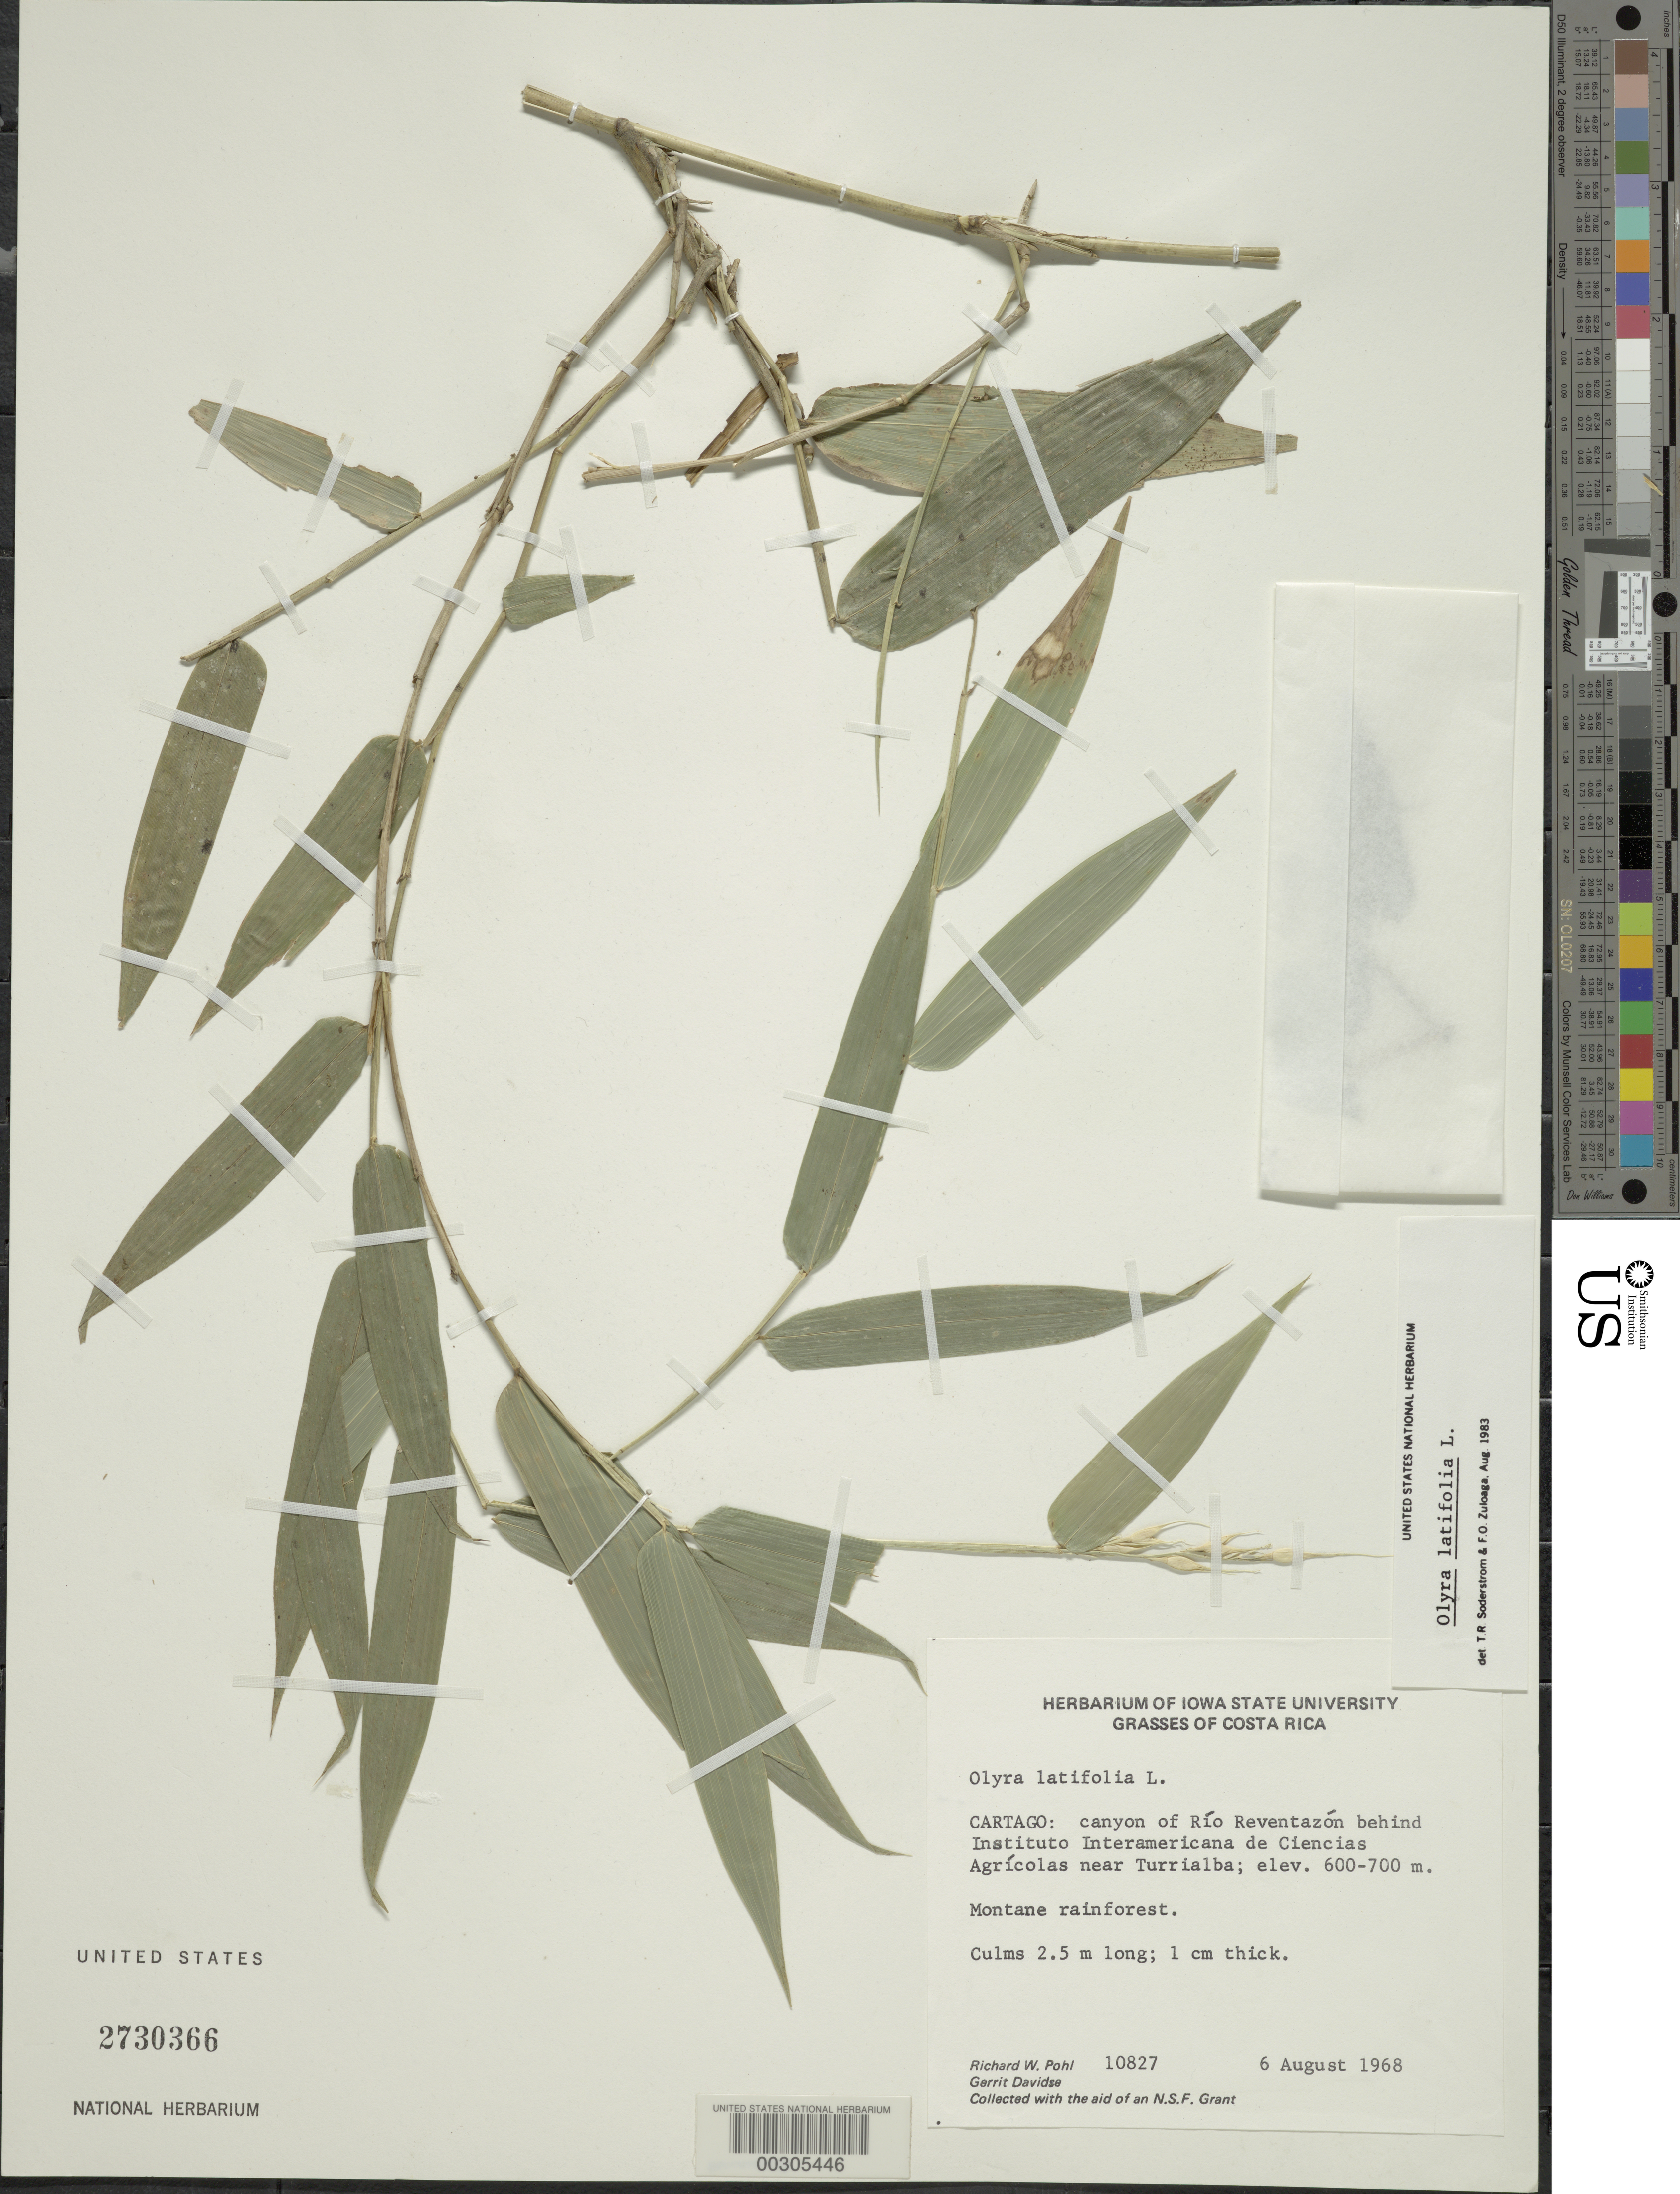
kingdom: Plantae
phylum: Tracheophyta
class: Liliopsida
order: Poales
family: Poaceae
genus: Olyra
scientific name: Olyra latifolia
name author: L.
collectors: R. W. Pohl & G. Davidse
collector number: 10827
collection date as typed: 06 Aug 1968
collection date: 1968-08-06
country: Costa Rica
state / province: Cartago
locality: Ciencias Agricolas, Turrialba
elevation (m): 600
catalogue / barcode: US 2730366